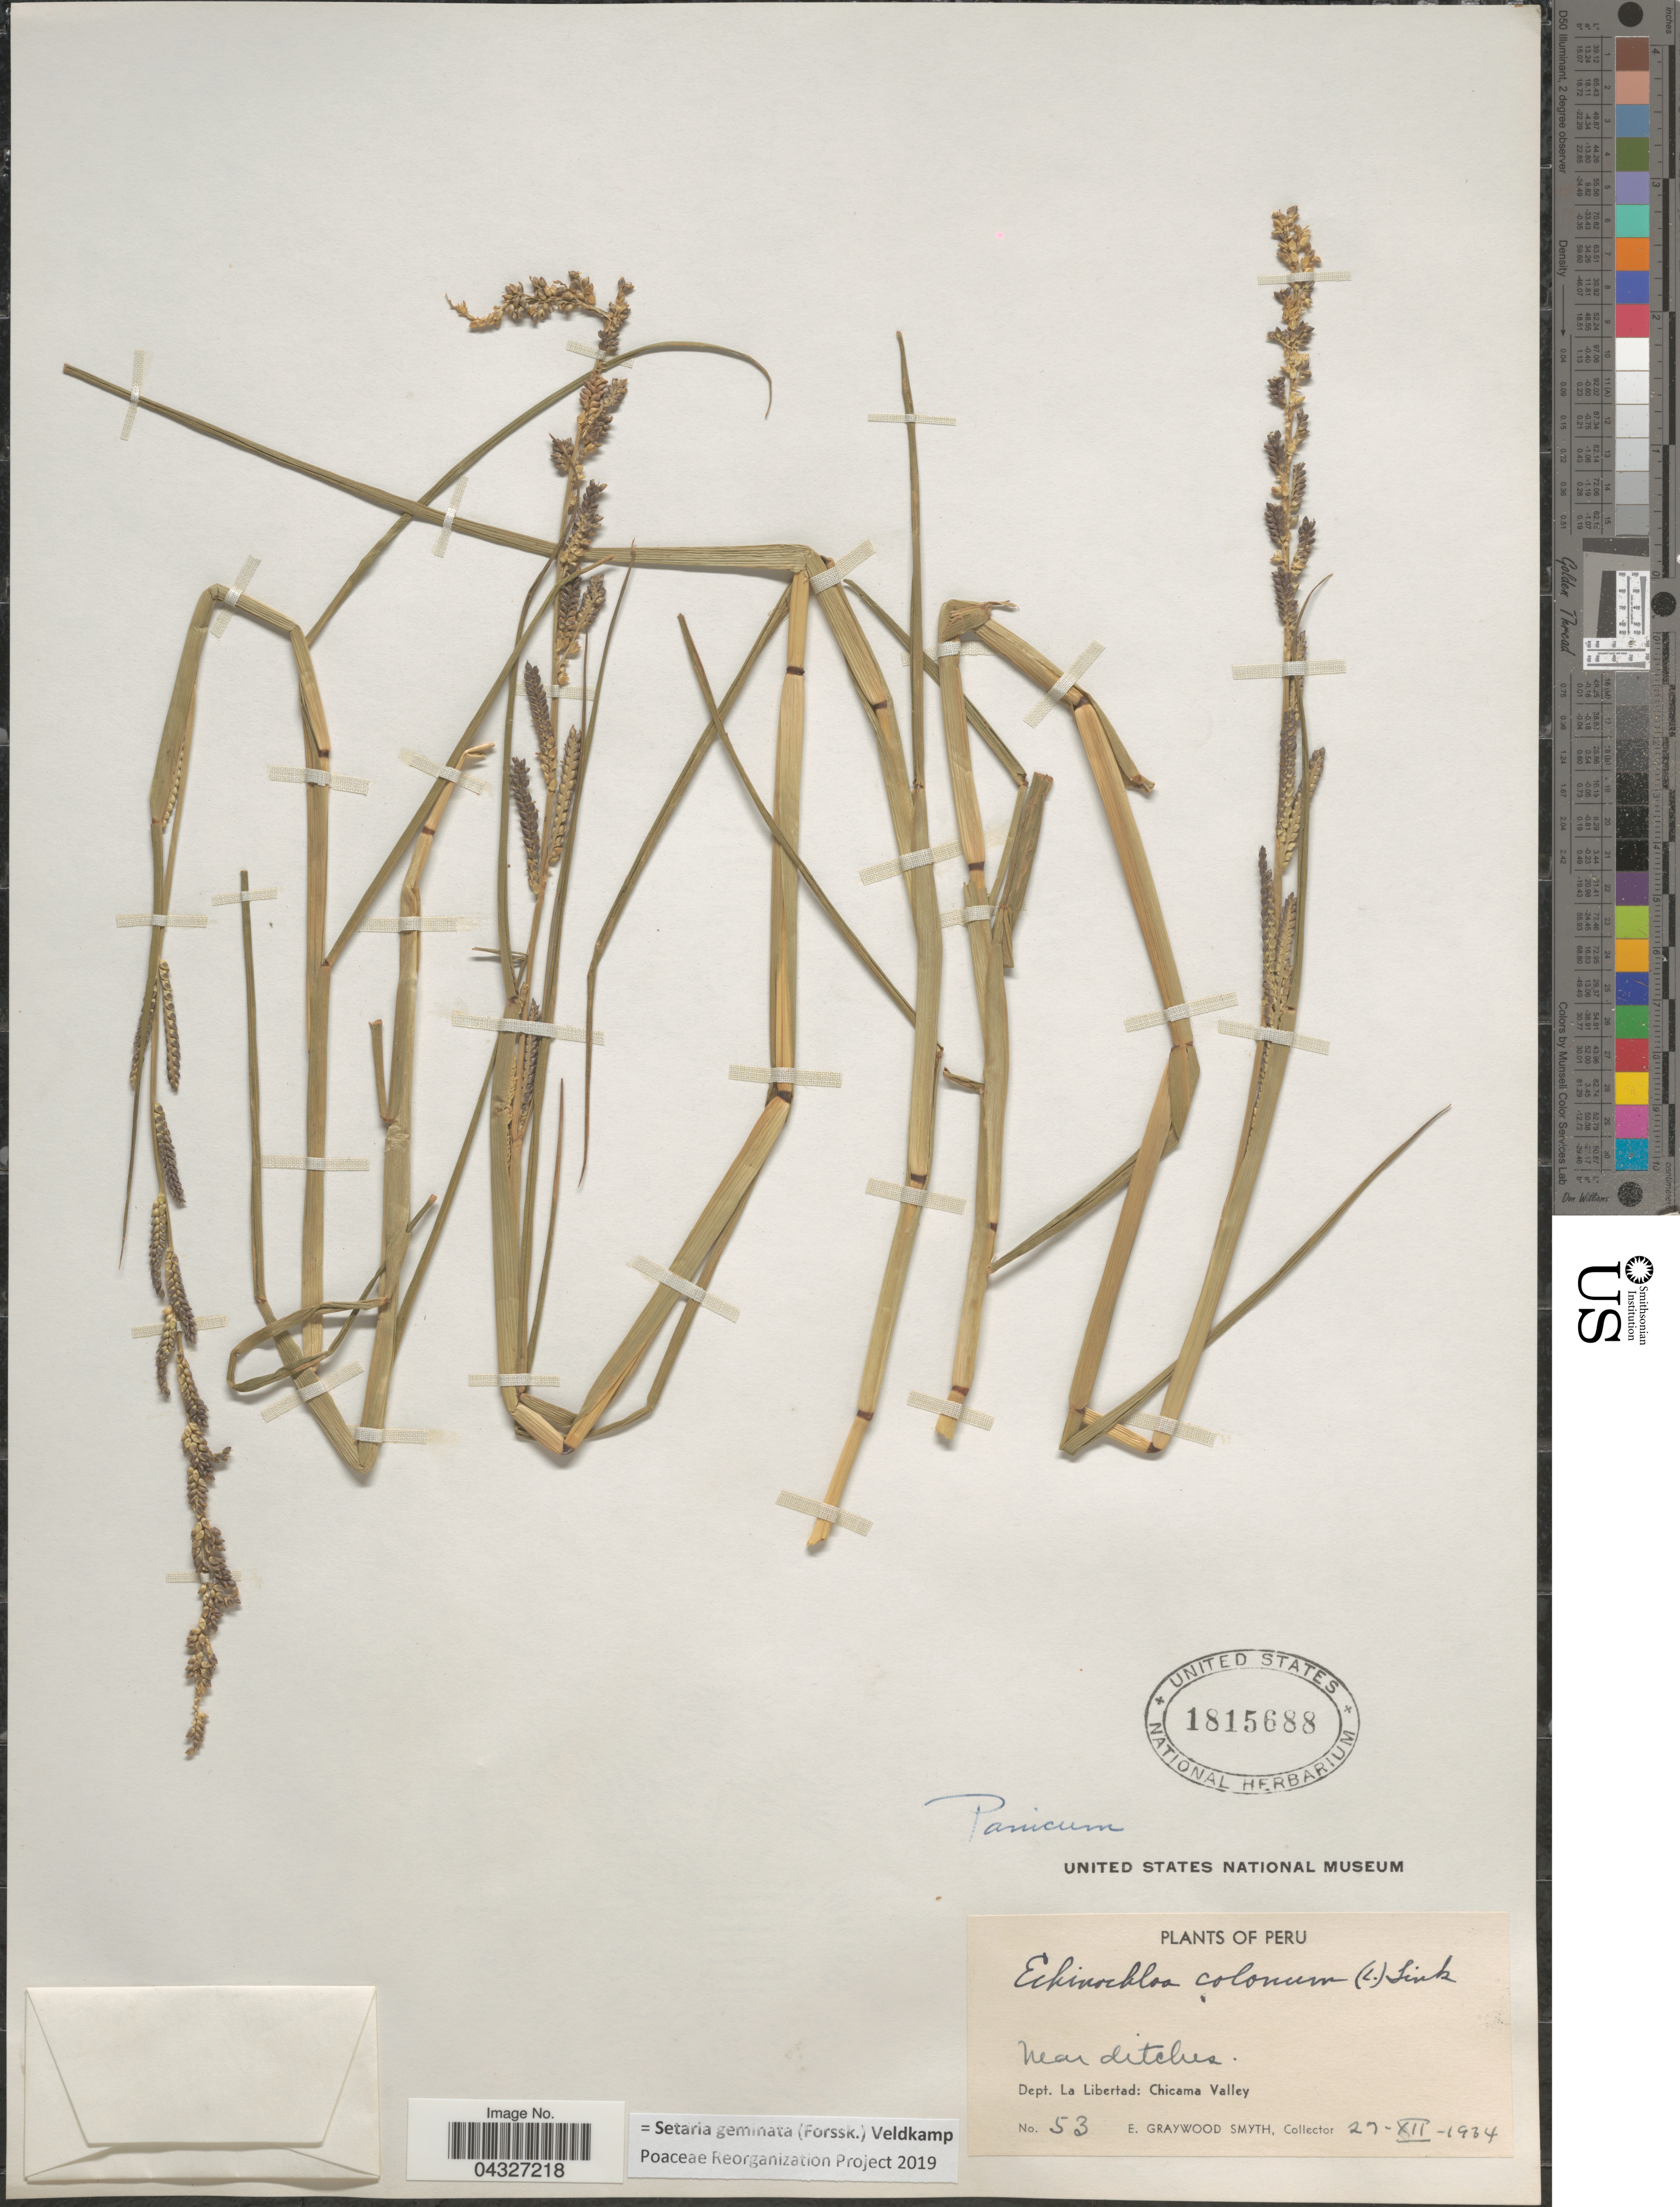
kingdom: Plantae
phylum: Tracheophyta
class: Liliopsida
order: Poales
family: Poaceae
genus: Setaria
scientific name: Setaria geminata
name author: (Forssk.) Veldkamp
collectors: E. G. Smyth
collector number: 53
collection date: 1934-12-27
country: Peru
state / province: La Libertad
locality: Near ditches. Dept. La Libertad: Chicama Valley.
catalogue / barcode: US 1815688